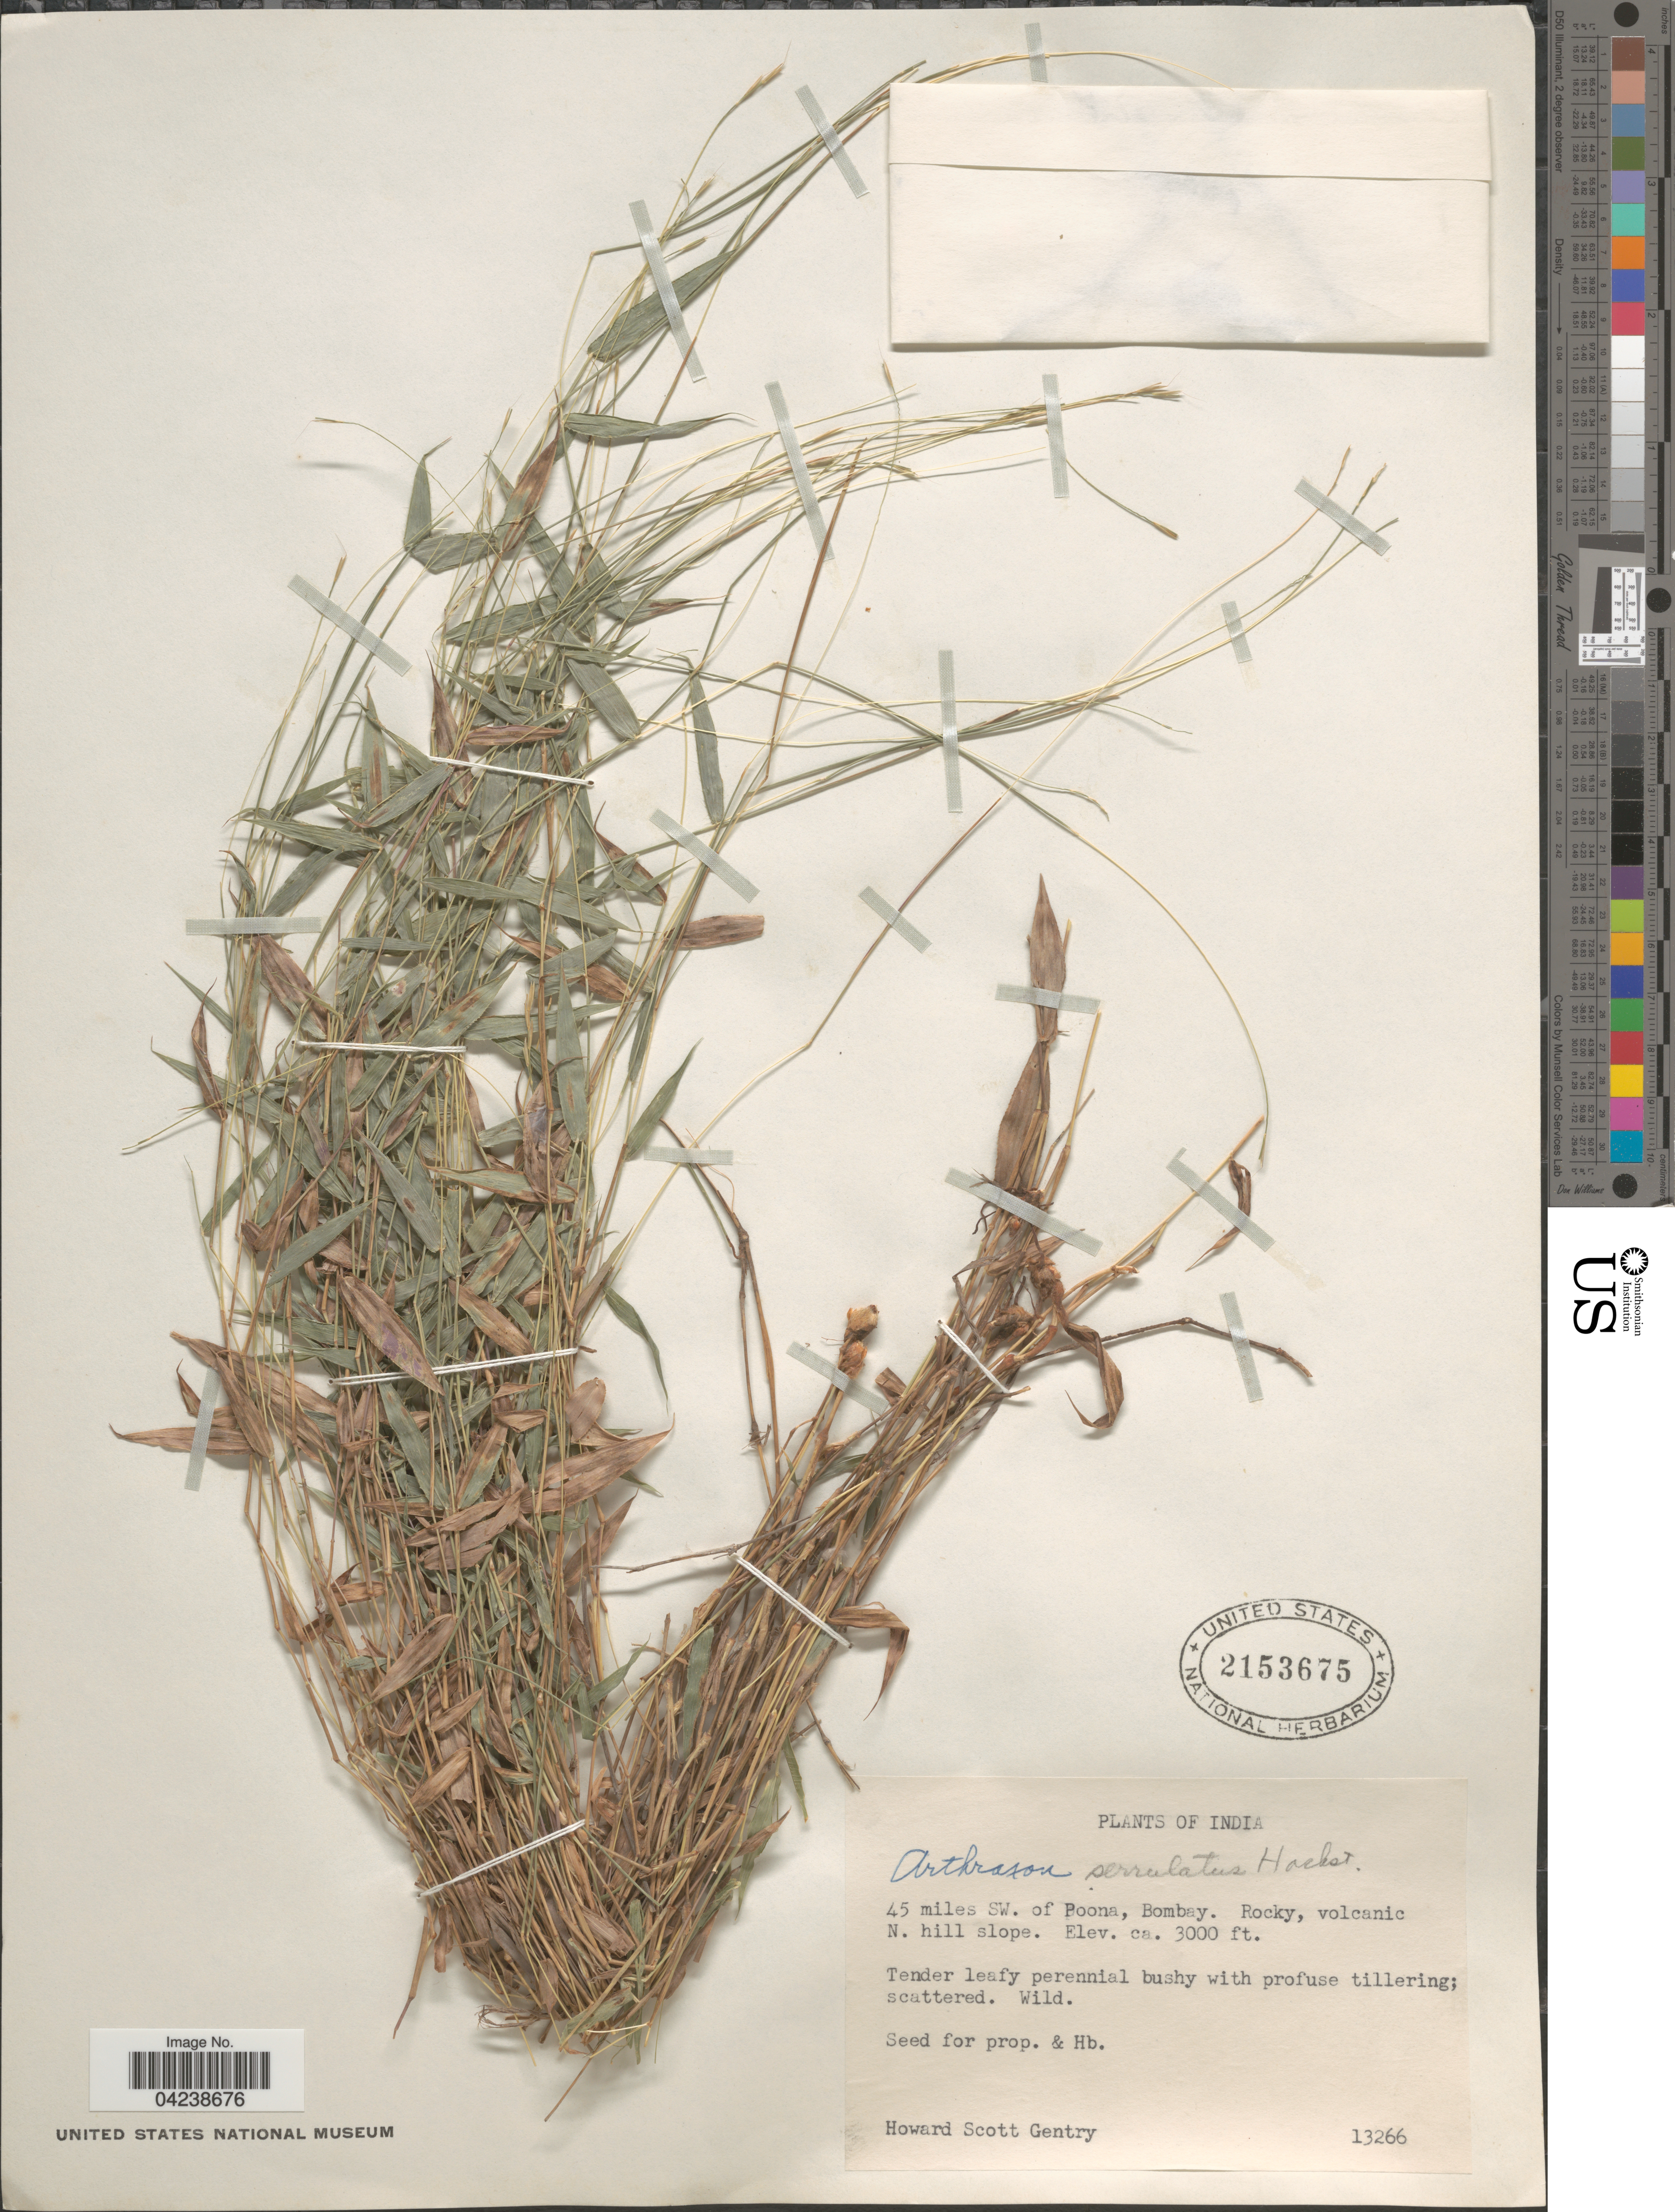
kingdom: Plantae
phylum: Tracheophyta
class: Liliopsida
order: Poales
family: Poaceae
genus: Arthraxon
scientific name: Arthraxon prionodes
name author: (Steud.) Dandy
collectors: H. S. Gentry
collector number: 13266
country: India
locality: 45 miles SW. of Poona, Bombay. Rocky, volcanic N. hill slope.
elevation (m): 914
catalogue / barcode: US 2153675